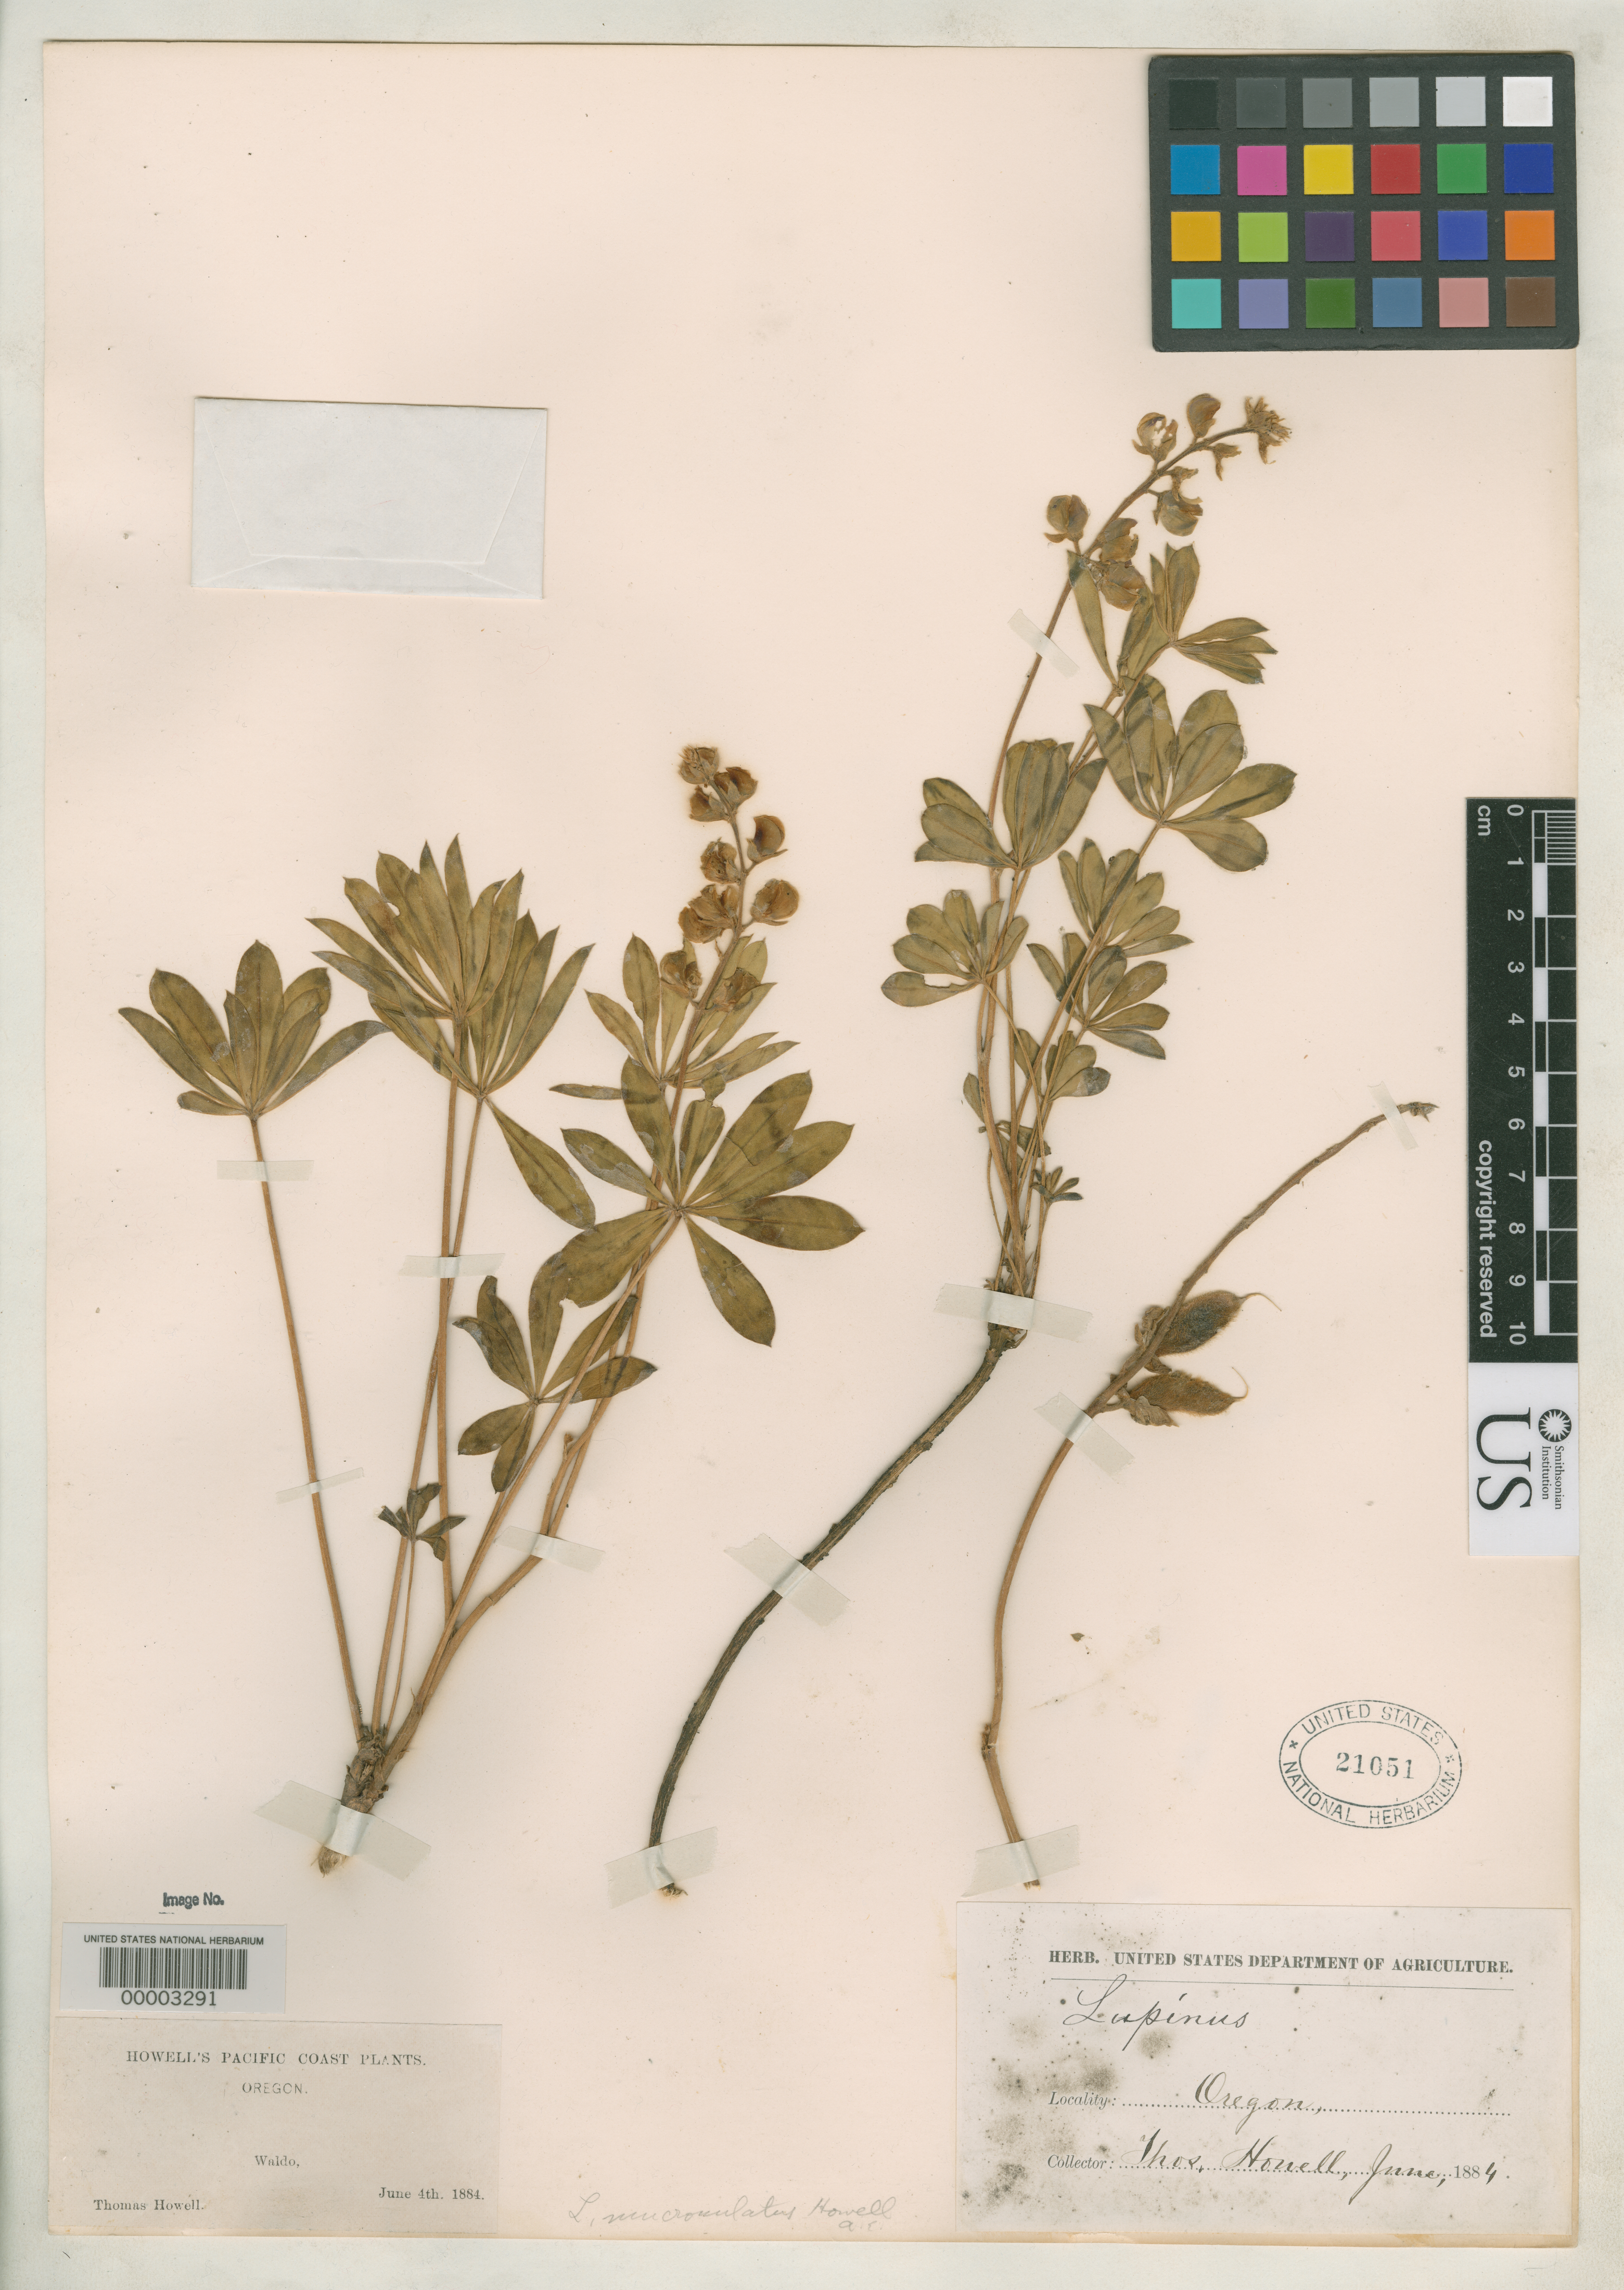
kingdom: Plantae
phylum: Tracheophyta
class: Magnoliopsida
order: Fabales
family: Fabaceae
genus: Lupinus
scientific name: Lupinus mucronulatus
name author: Howell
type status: Type Collection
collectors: T. J. Howell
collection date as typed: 04 Jun 1884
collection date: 1884-06-04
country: United States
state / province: Oregon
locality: East side of coast range, near waldo.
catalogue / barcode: US 21051